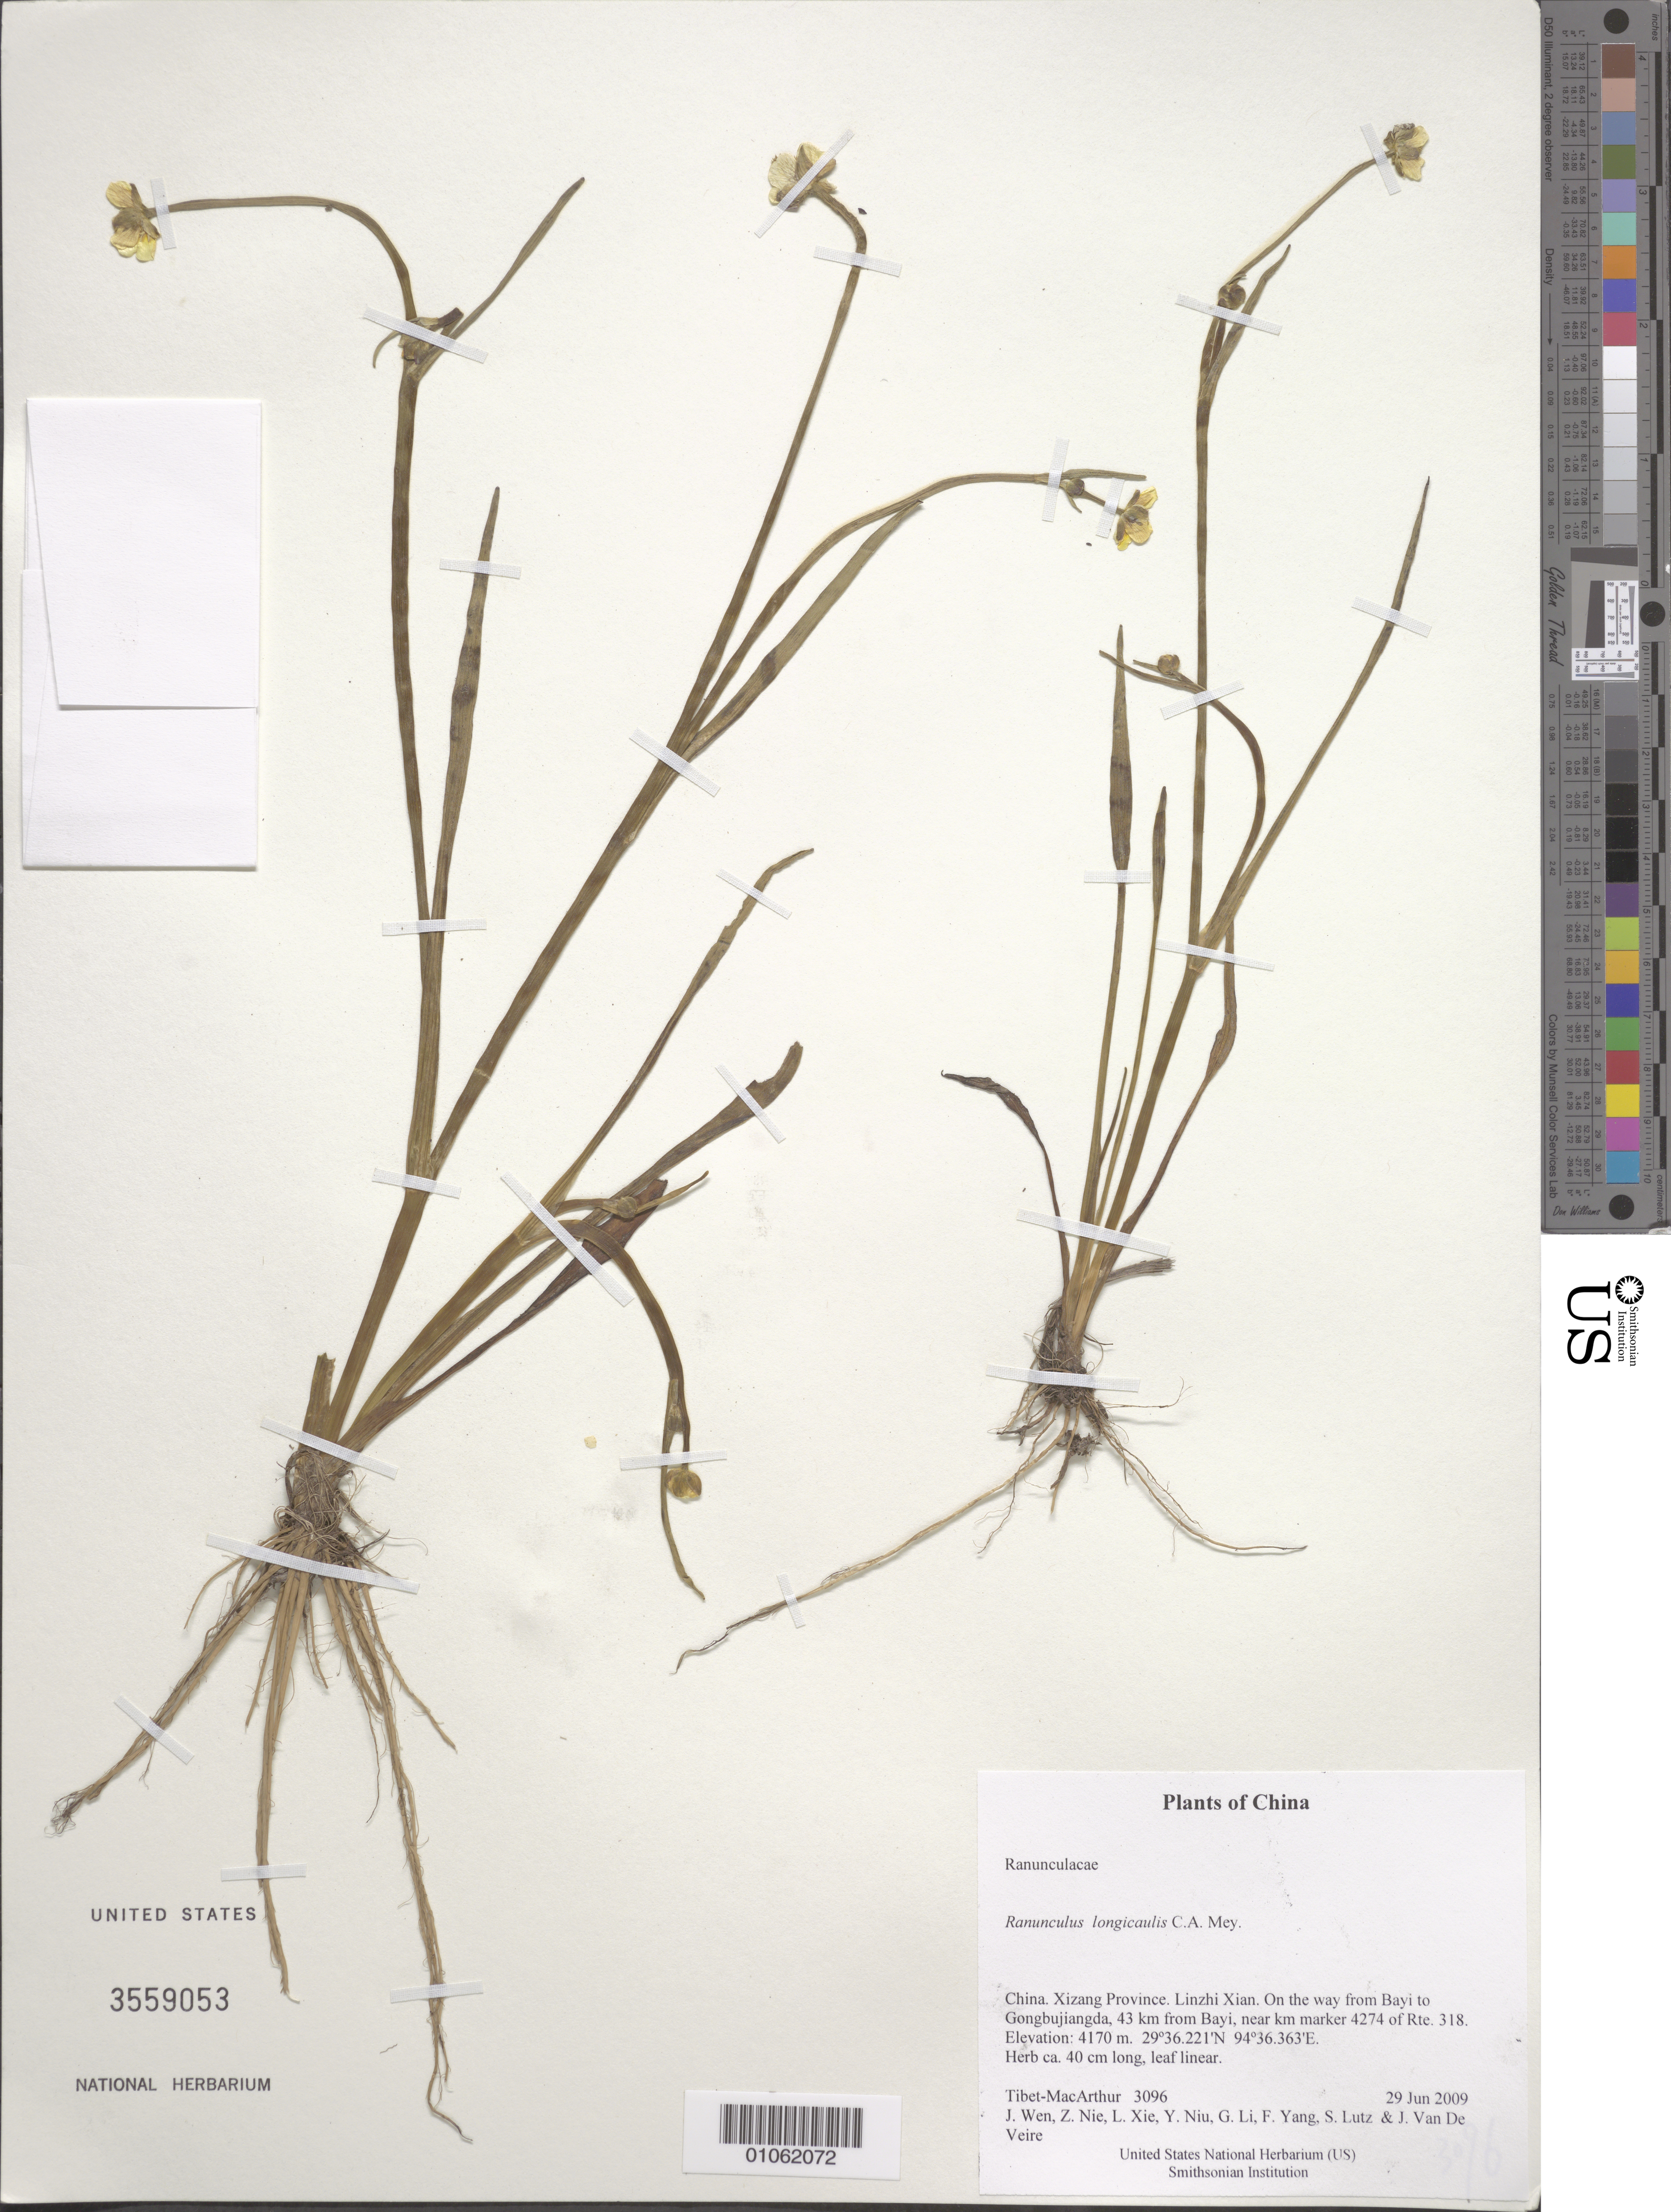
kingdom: Plantae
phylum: Tracheophyta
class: Magnoliopsida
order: Ranunculales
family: Ranunculaceae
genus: Ranunculus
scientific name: Ranunculus longicaulis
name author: C.A. Mey.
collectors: Tibet-MacArthur, J. Wen, Z. Nie, L. Xie, Y. Niu, G. Li, F. Yang, S. Lutz & J. Van De Veire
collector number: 3096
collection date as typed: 29 Jun 2009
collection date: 2009-06-29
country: China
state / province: Xizang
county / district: Linzhi Xian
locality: On the way from Bayi to Gongbujiangda, 43 km from Bayi, near km marker 4274 of Rte. 318.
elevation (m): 4170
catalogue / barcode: US 3559053